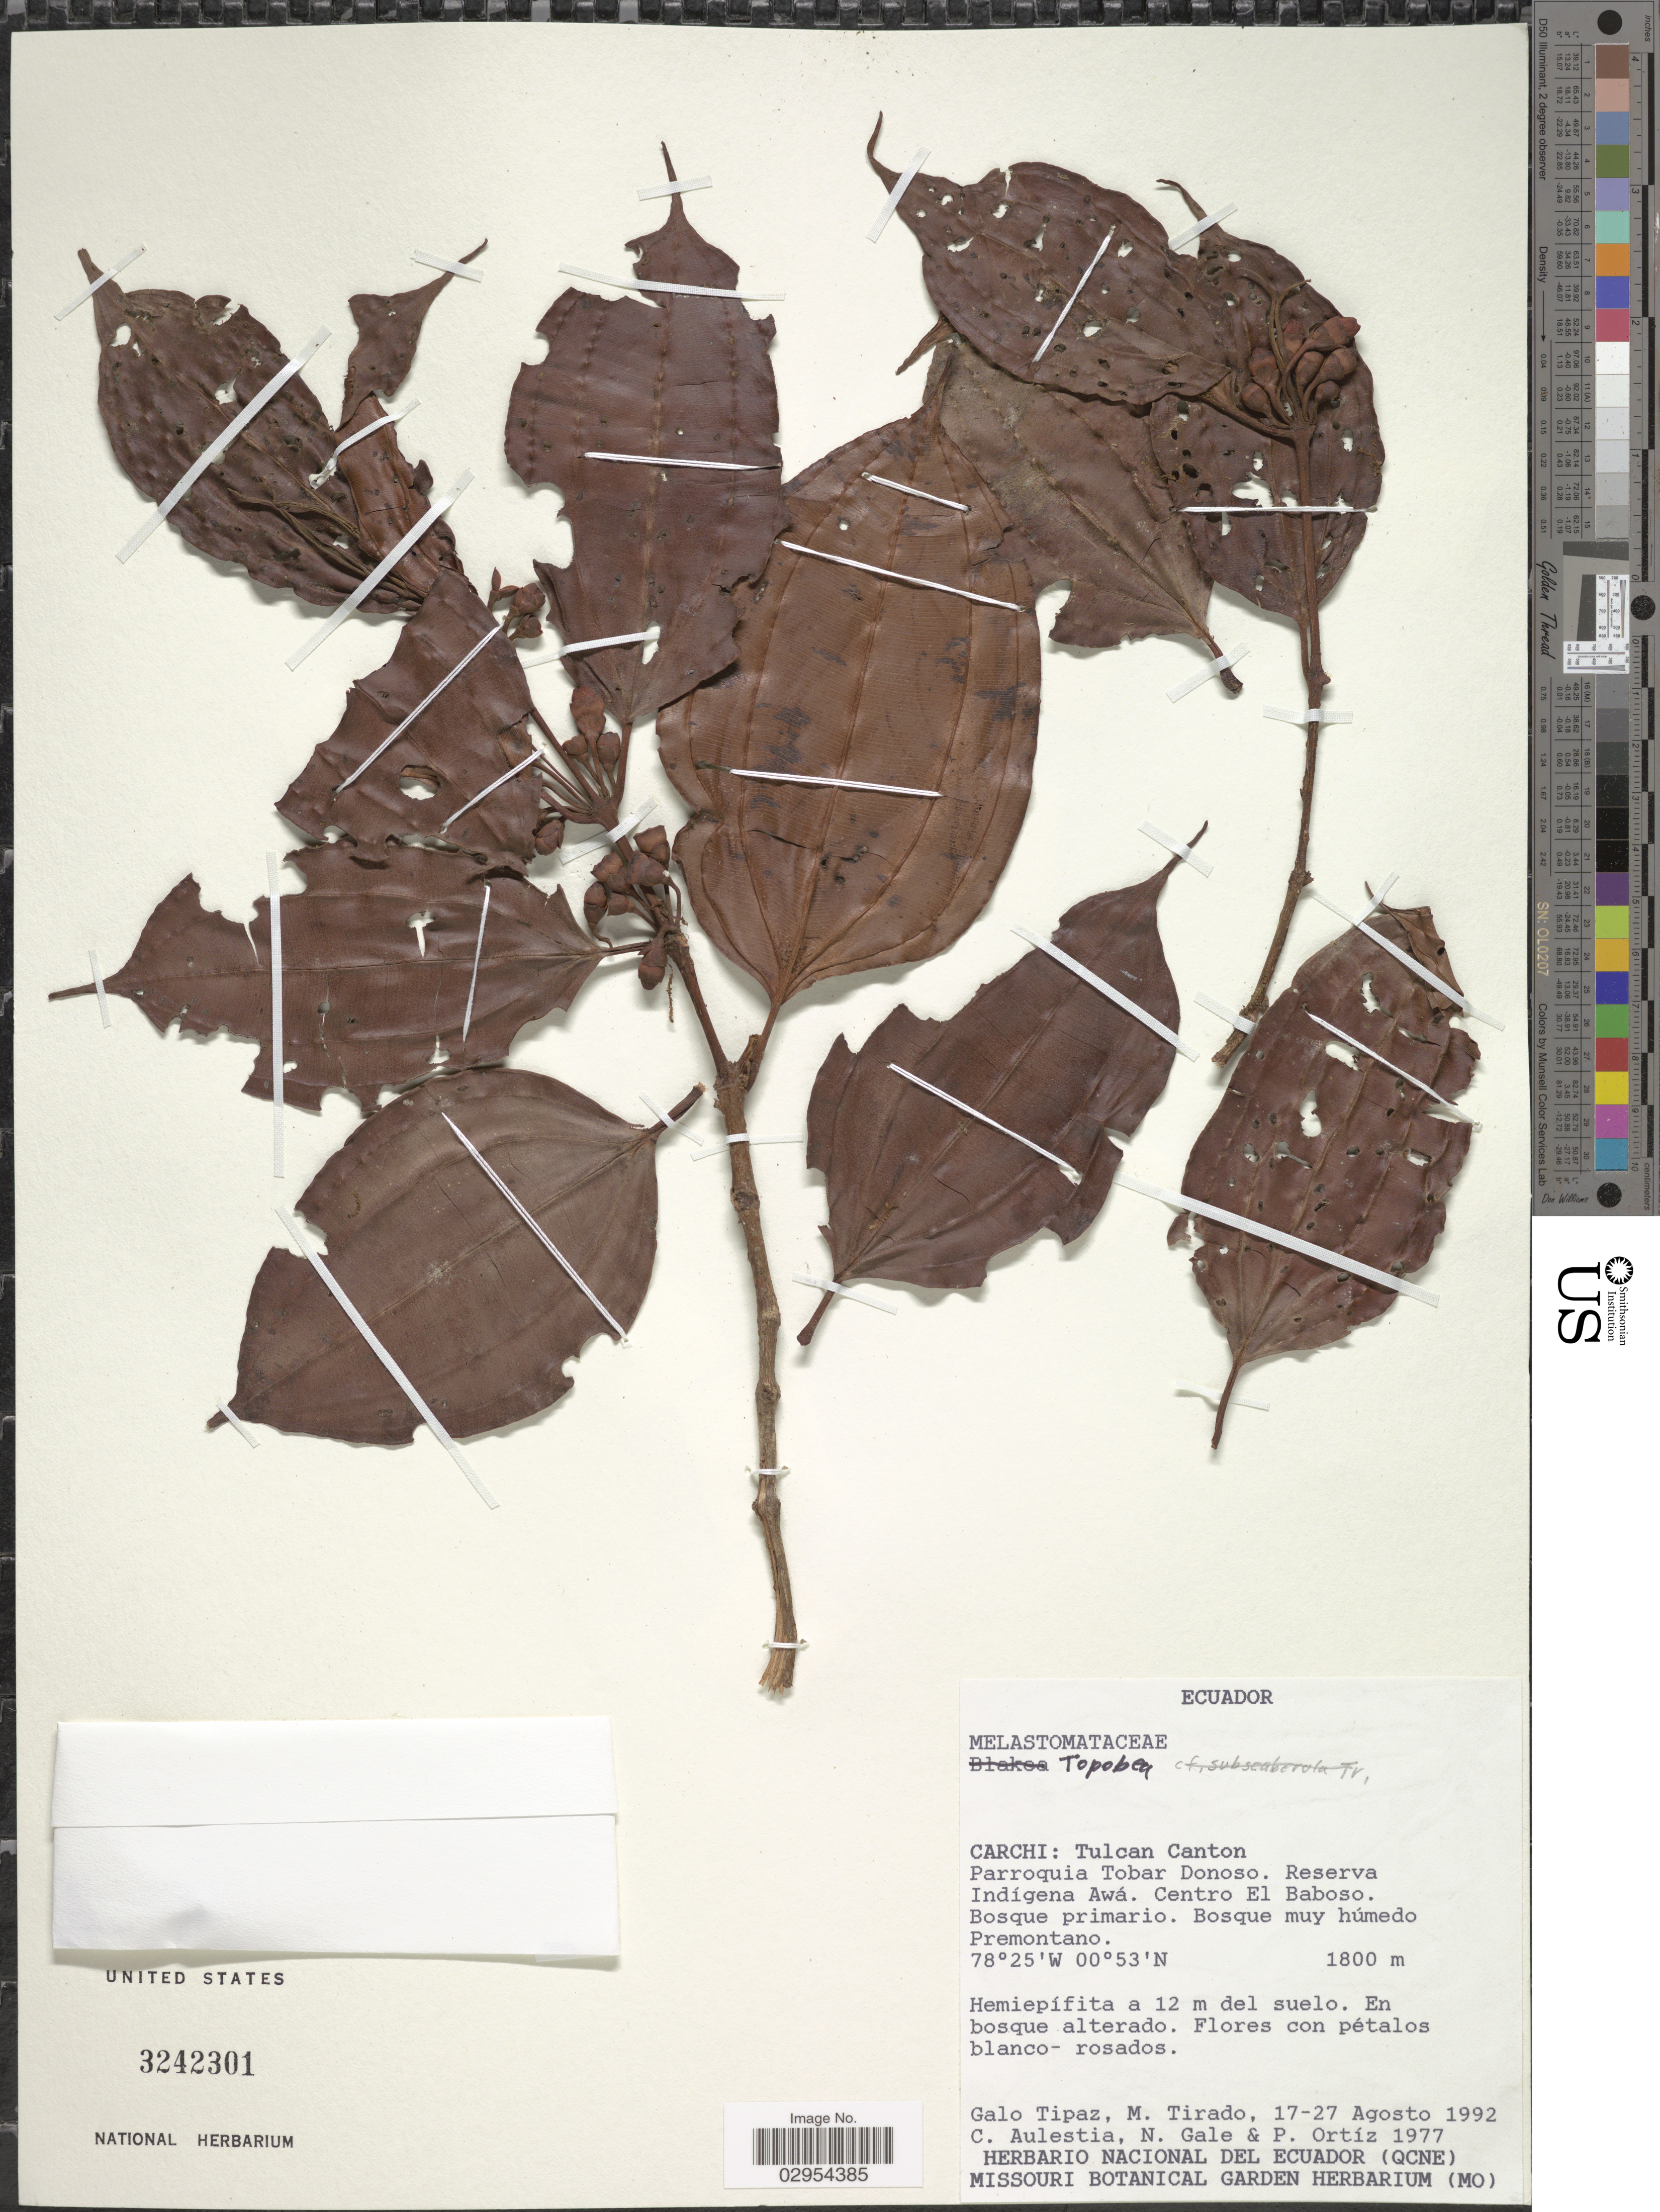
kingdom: Plantae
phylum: Tracheophyta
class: Magnoliopsida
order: Myrtales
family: Melastomataceae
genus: Topobea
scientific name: Topobea sp.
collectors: G. Tipaz, M. Tirado, C. Aulestia, N. Gale & P. Ortíz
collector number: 1977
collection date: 1992-08-17/1992-08-27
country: Ecuador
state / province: Carchi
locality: Tulcan Canton, Parroquia Tobar Donoso. Reserva Indígena Awá. Centro El Baboso.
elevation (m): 1800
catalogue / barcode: US 3242301